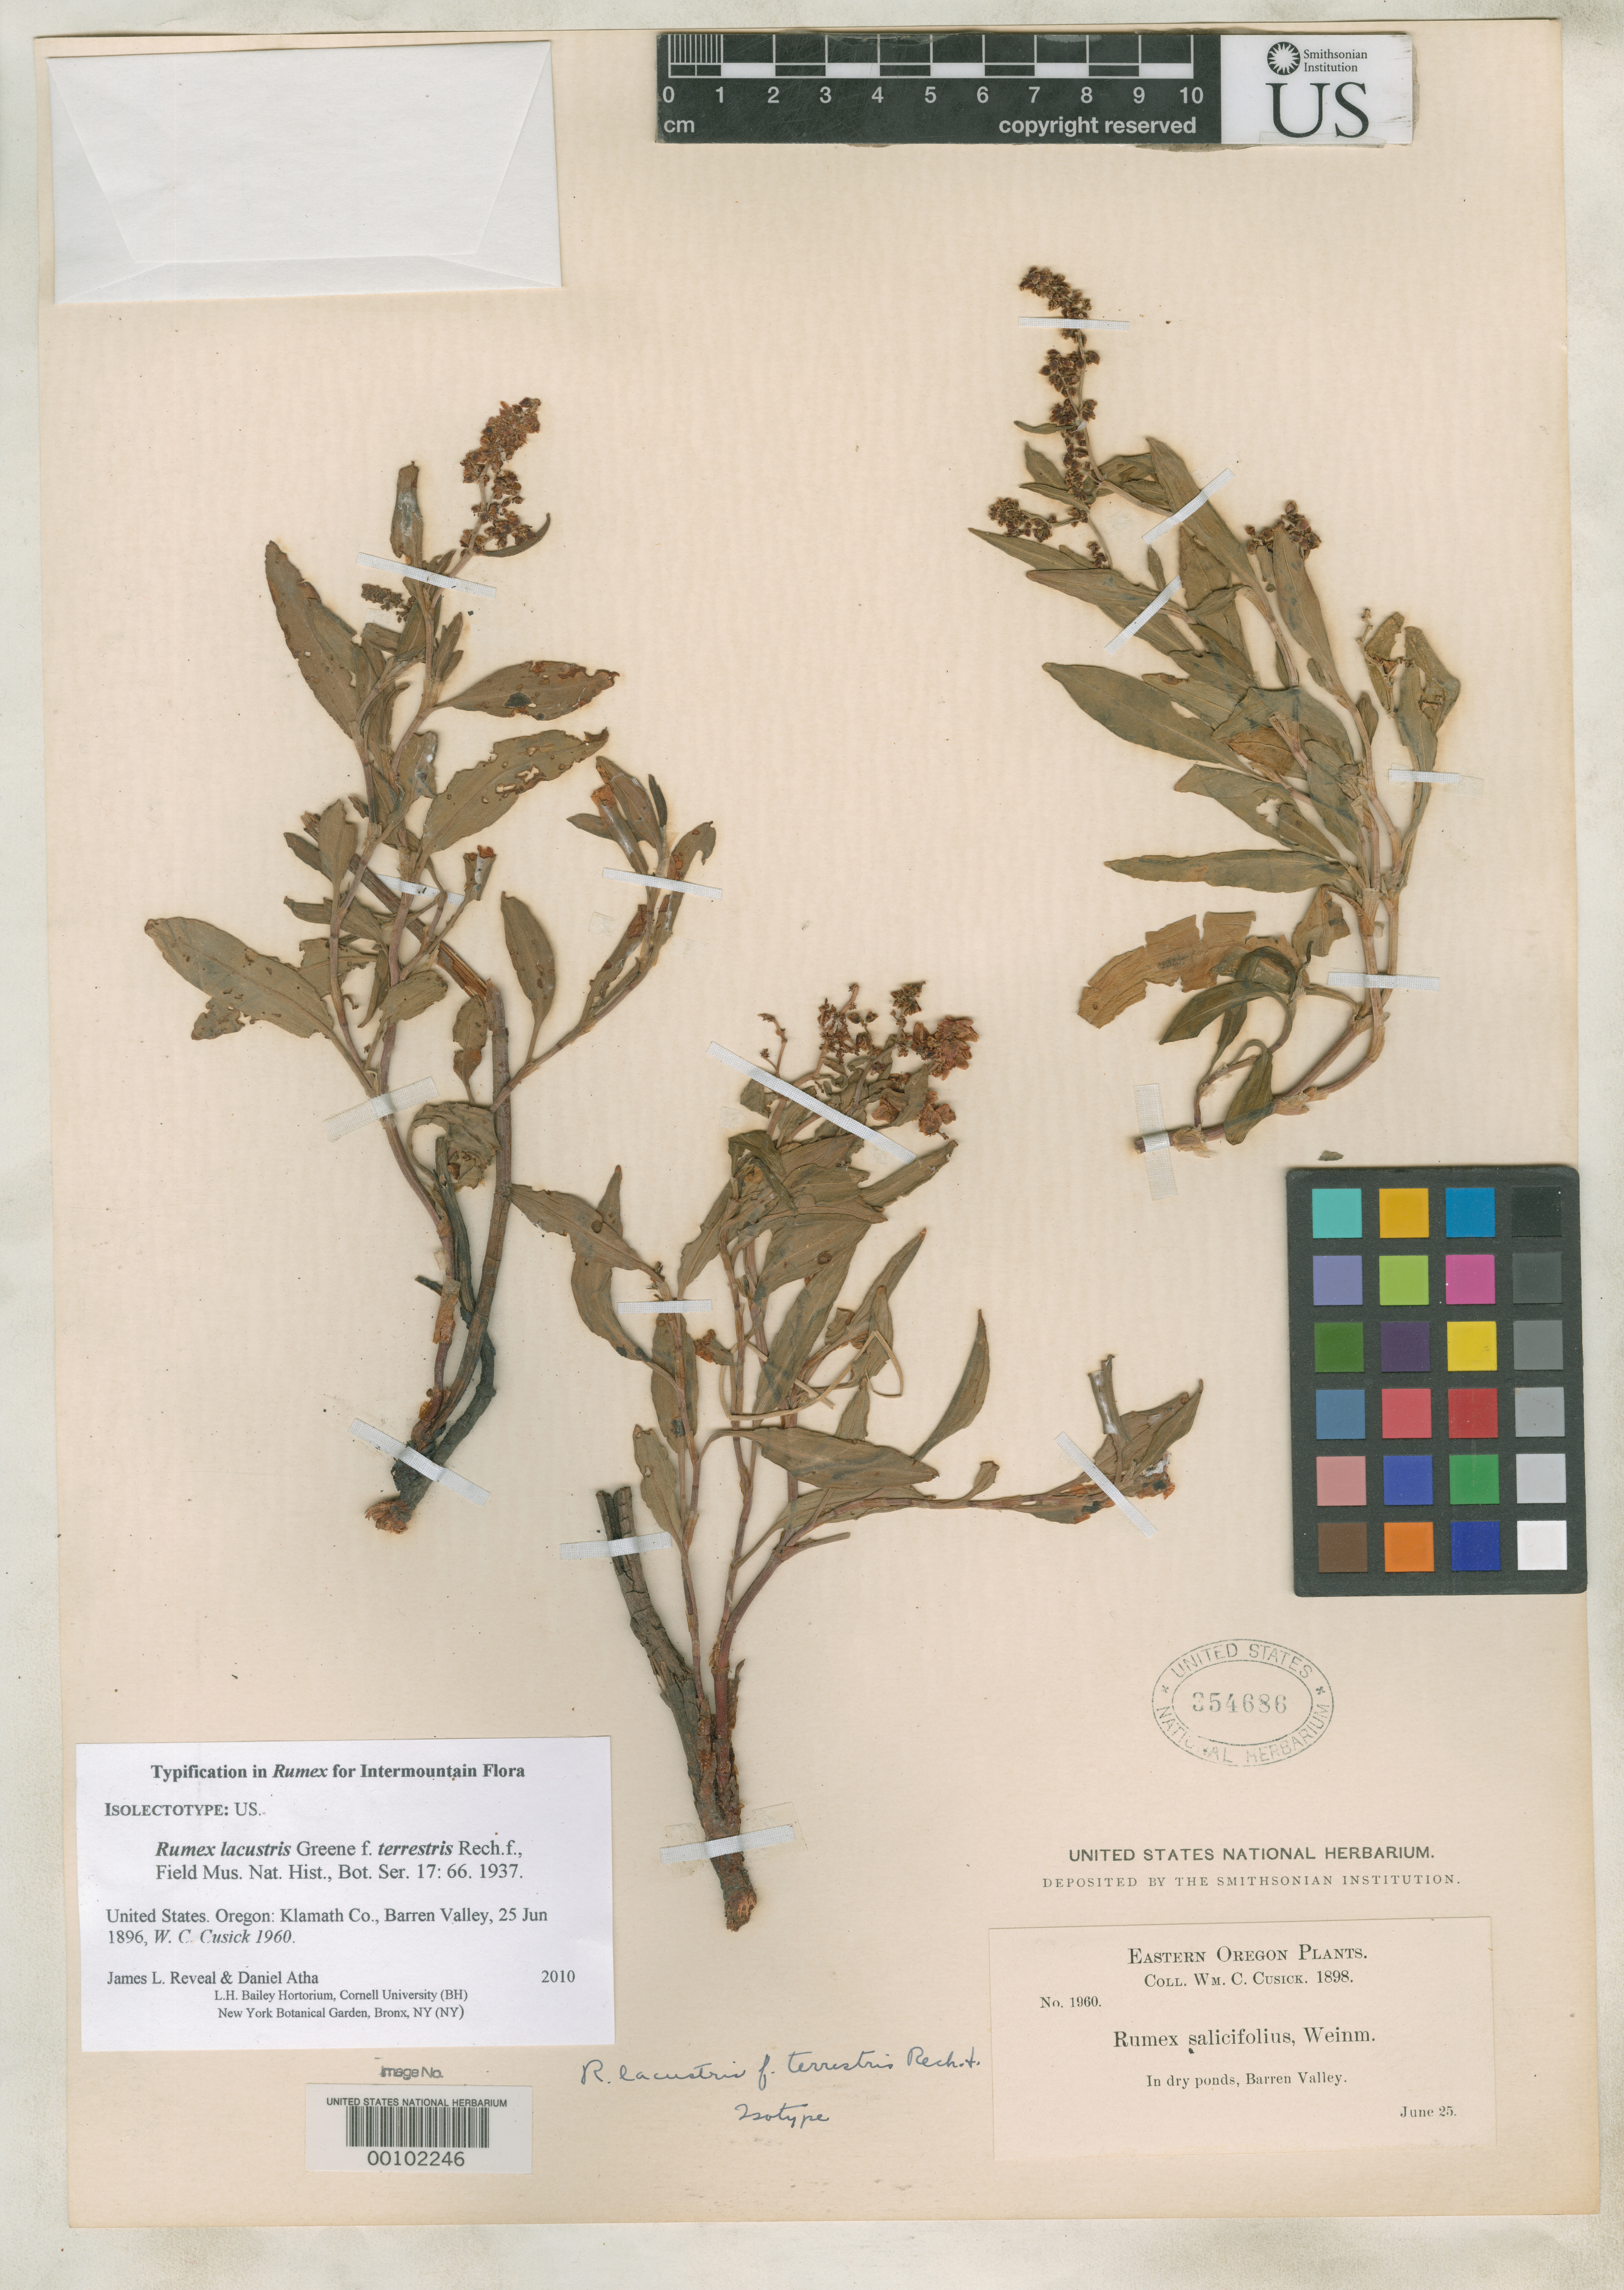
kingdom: Plantae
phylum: Tracheophyta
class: Magnoliopsida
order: Caryophyllales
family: Polygonaceae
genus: Rumex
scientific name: Rumex lacustris f. terrestris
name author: Rech. f.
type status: Isolectotype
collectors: W. C. Cusick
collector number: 1960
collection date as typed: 25 Jun 1898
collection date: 1898-06-25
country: United States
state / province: Oregon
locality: Barren Valley.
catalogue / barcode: US 354686